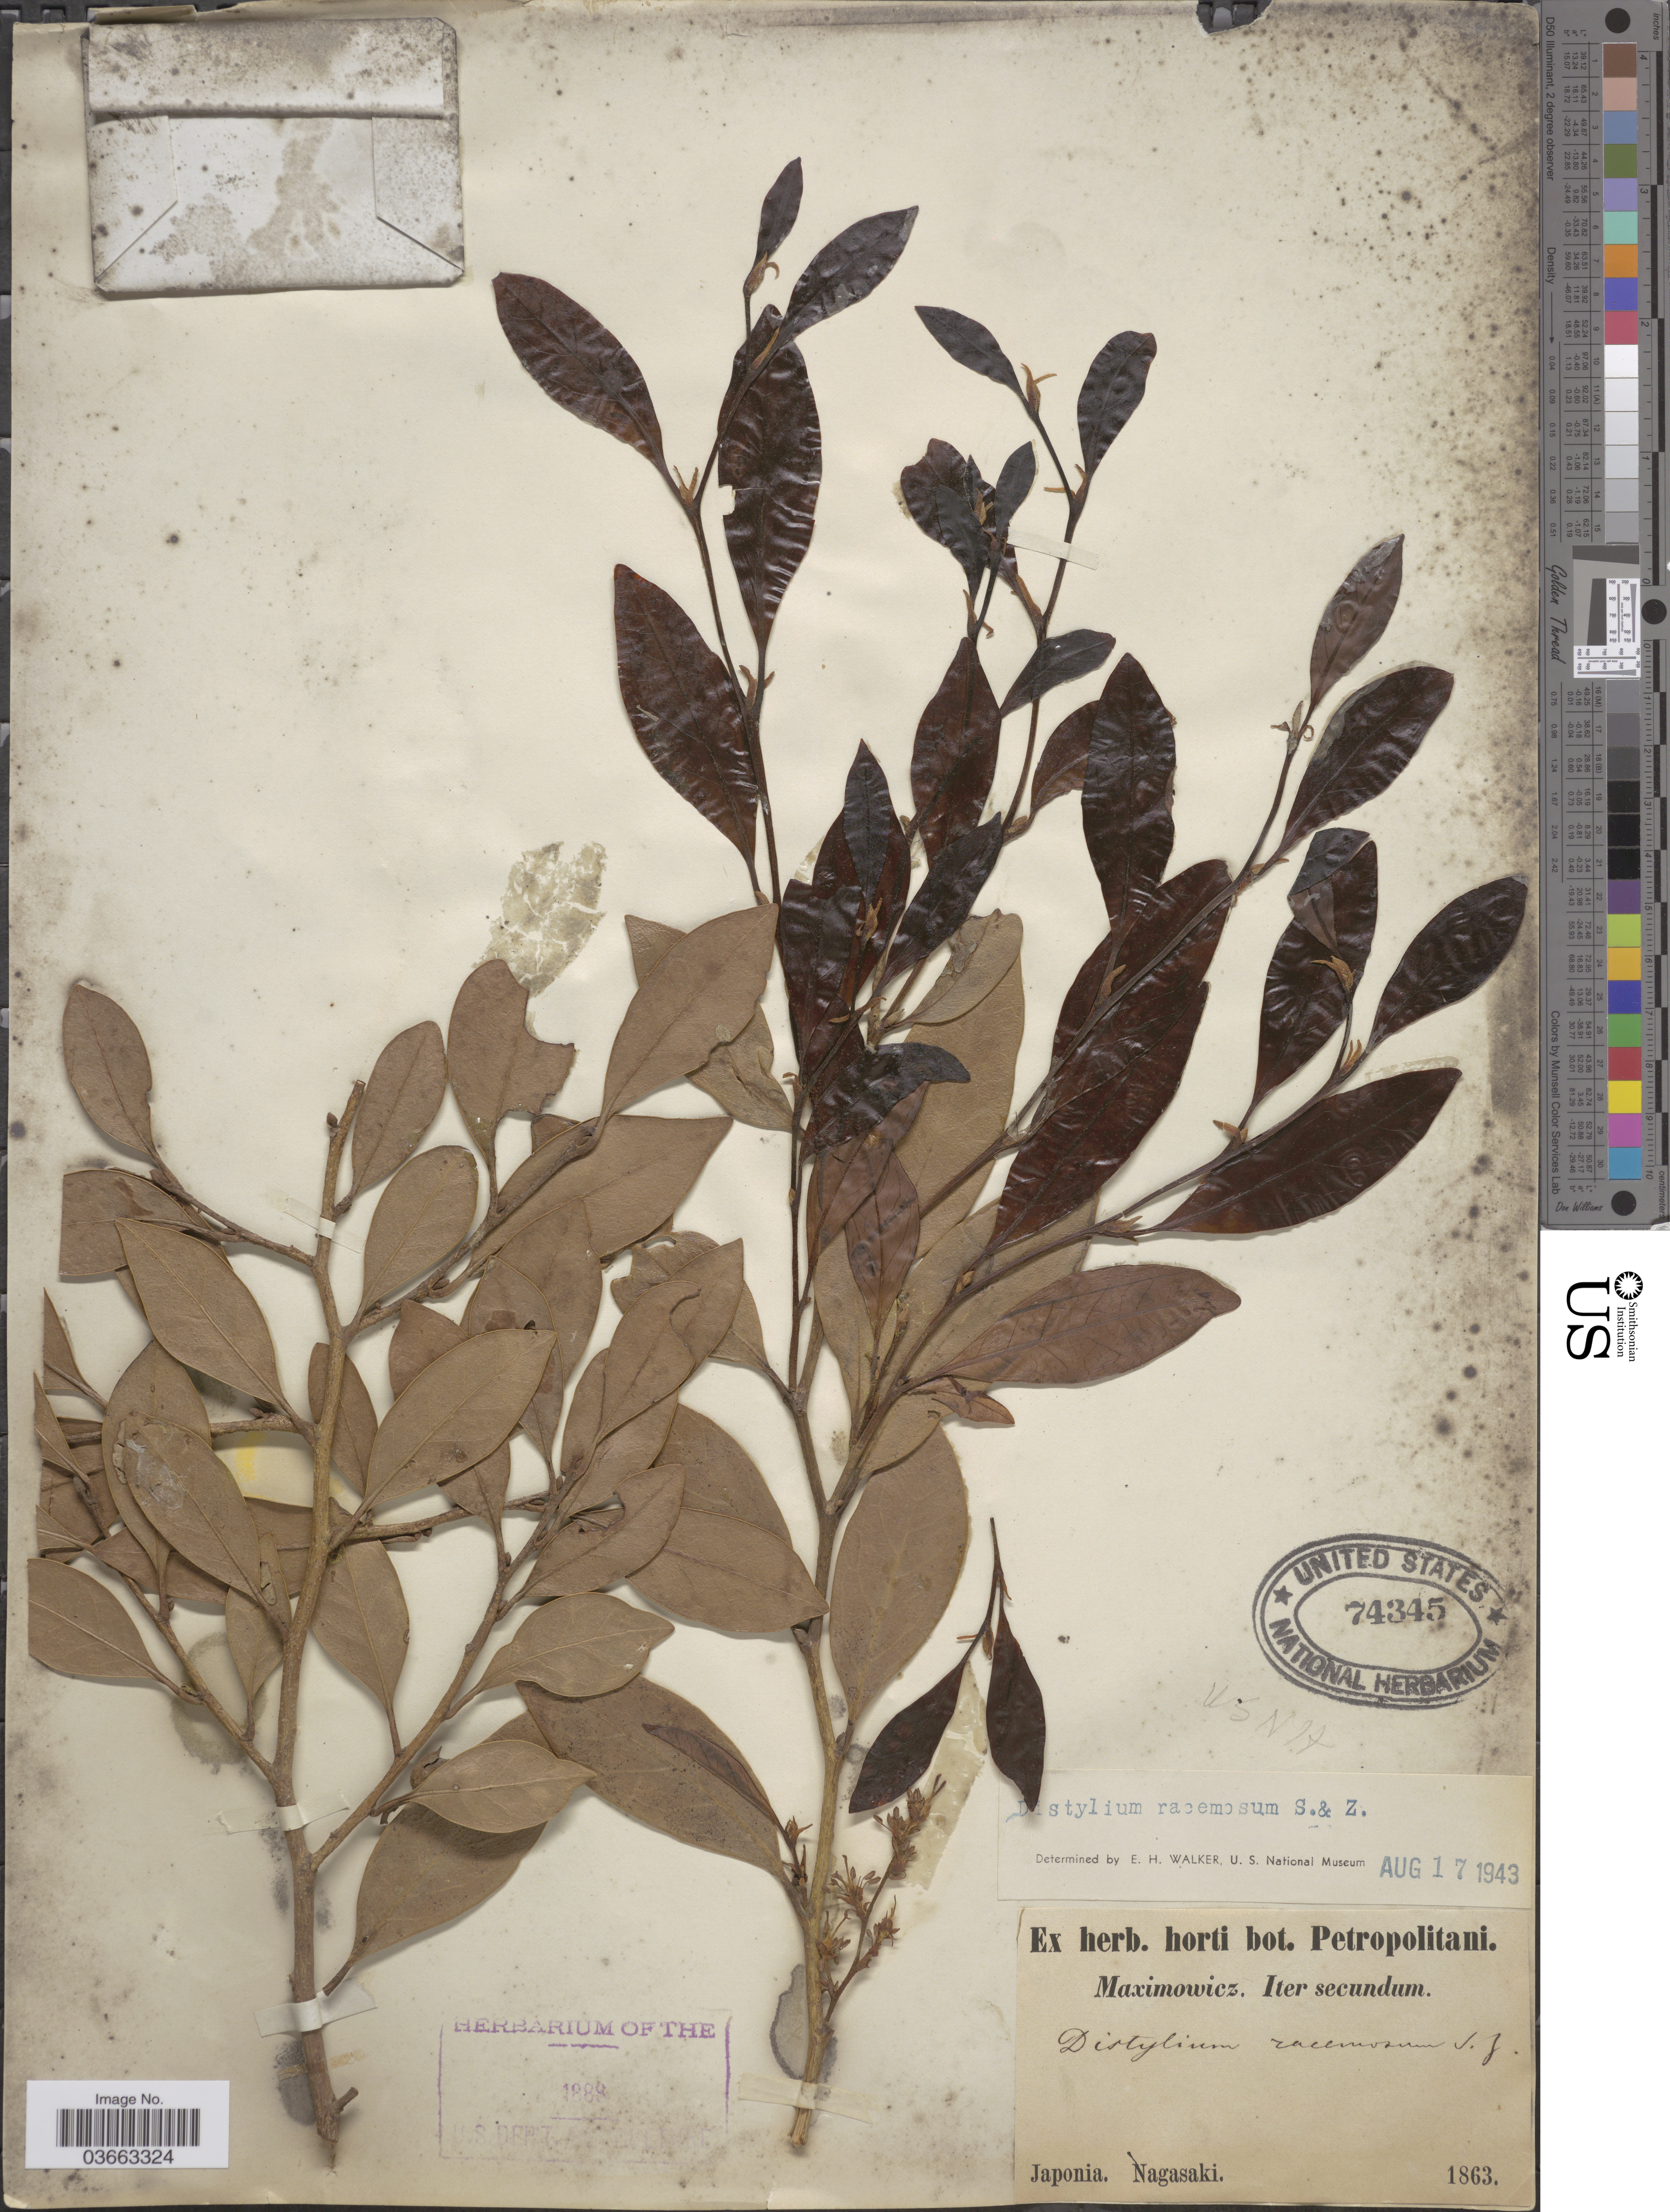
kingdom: Plantae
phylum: Tracheophyta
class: Magnoliopsida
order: Saxifragales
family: Hamamelidaceae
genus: Distylium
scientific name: Distylium racemosum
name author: Siebold & Zucc.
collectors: Maximowicz, --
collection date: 1863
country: Japan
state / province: Nagasaki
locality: Nagasaki.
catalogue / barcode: US 74345